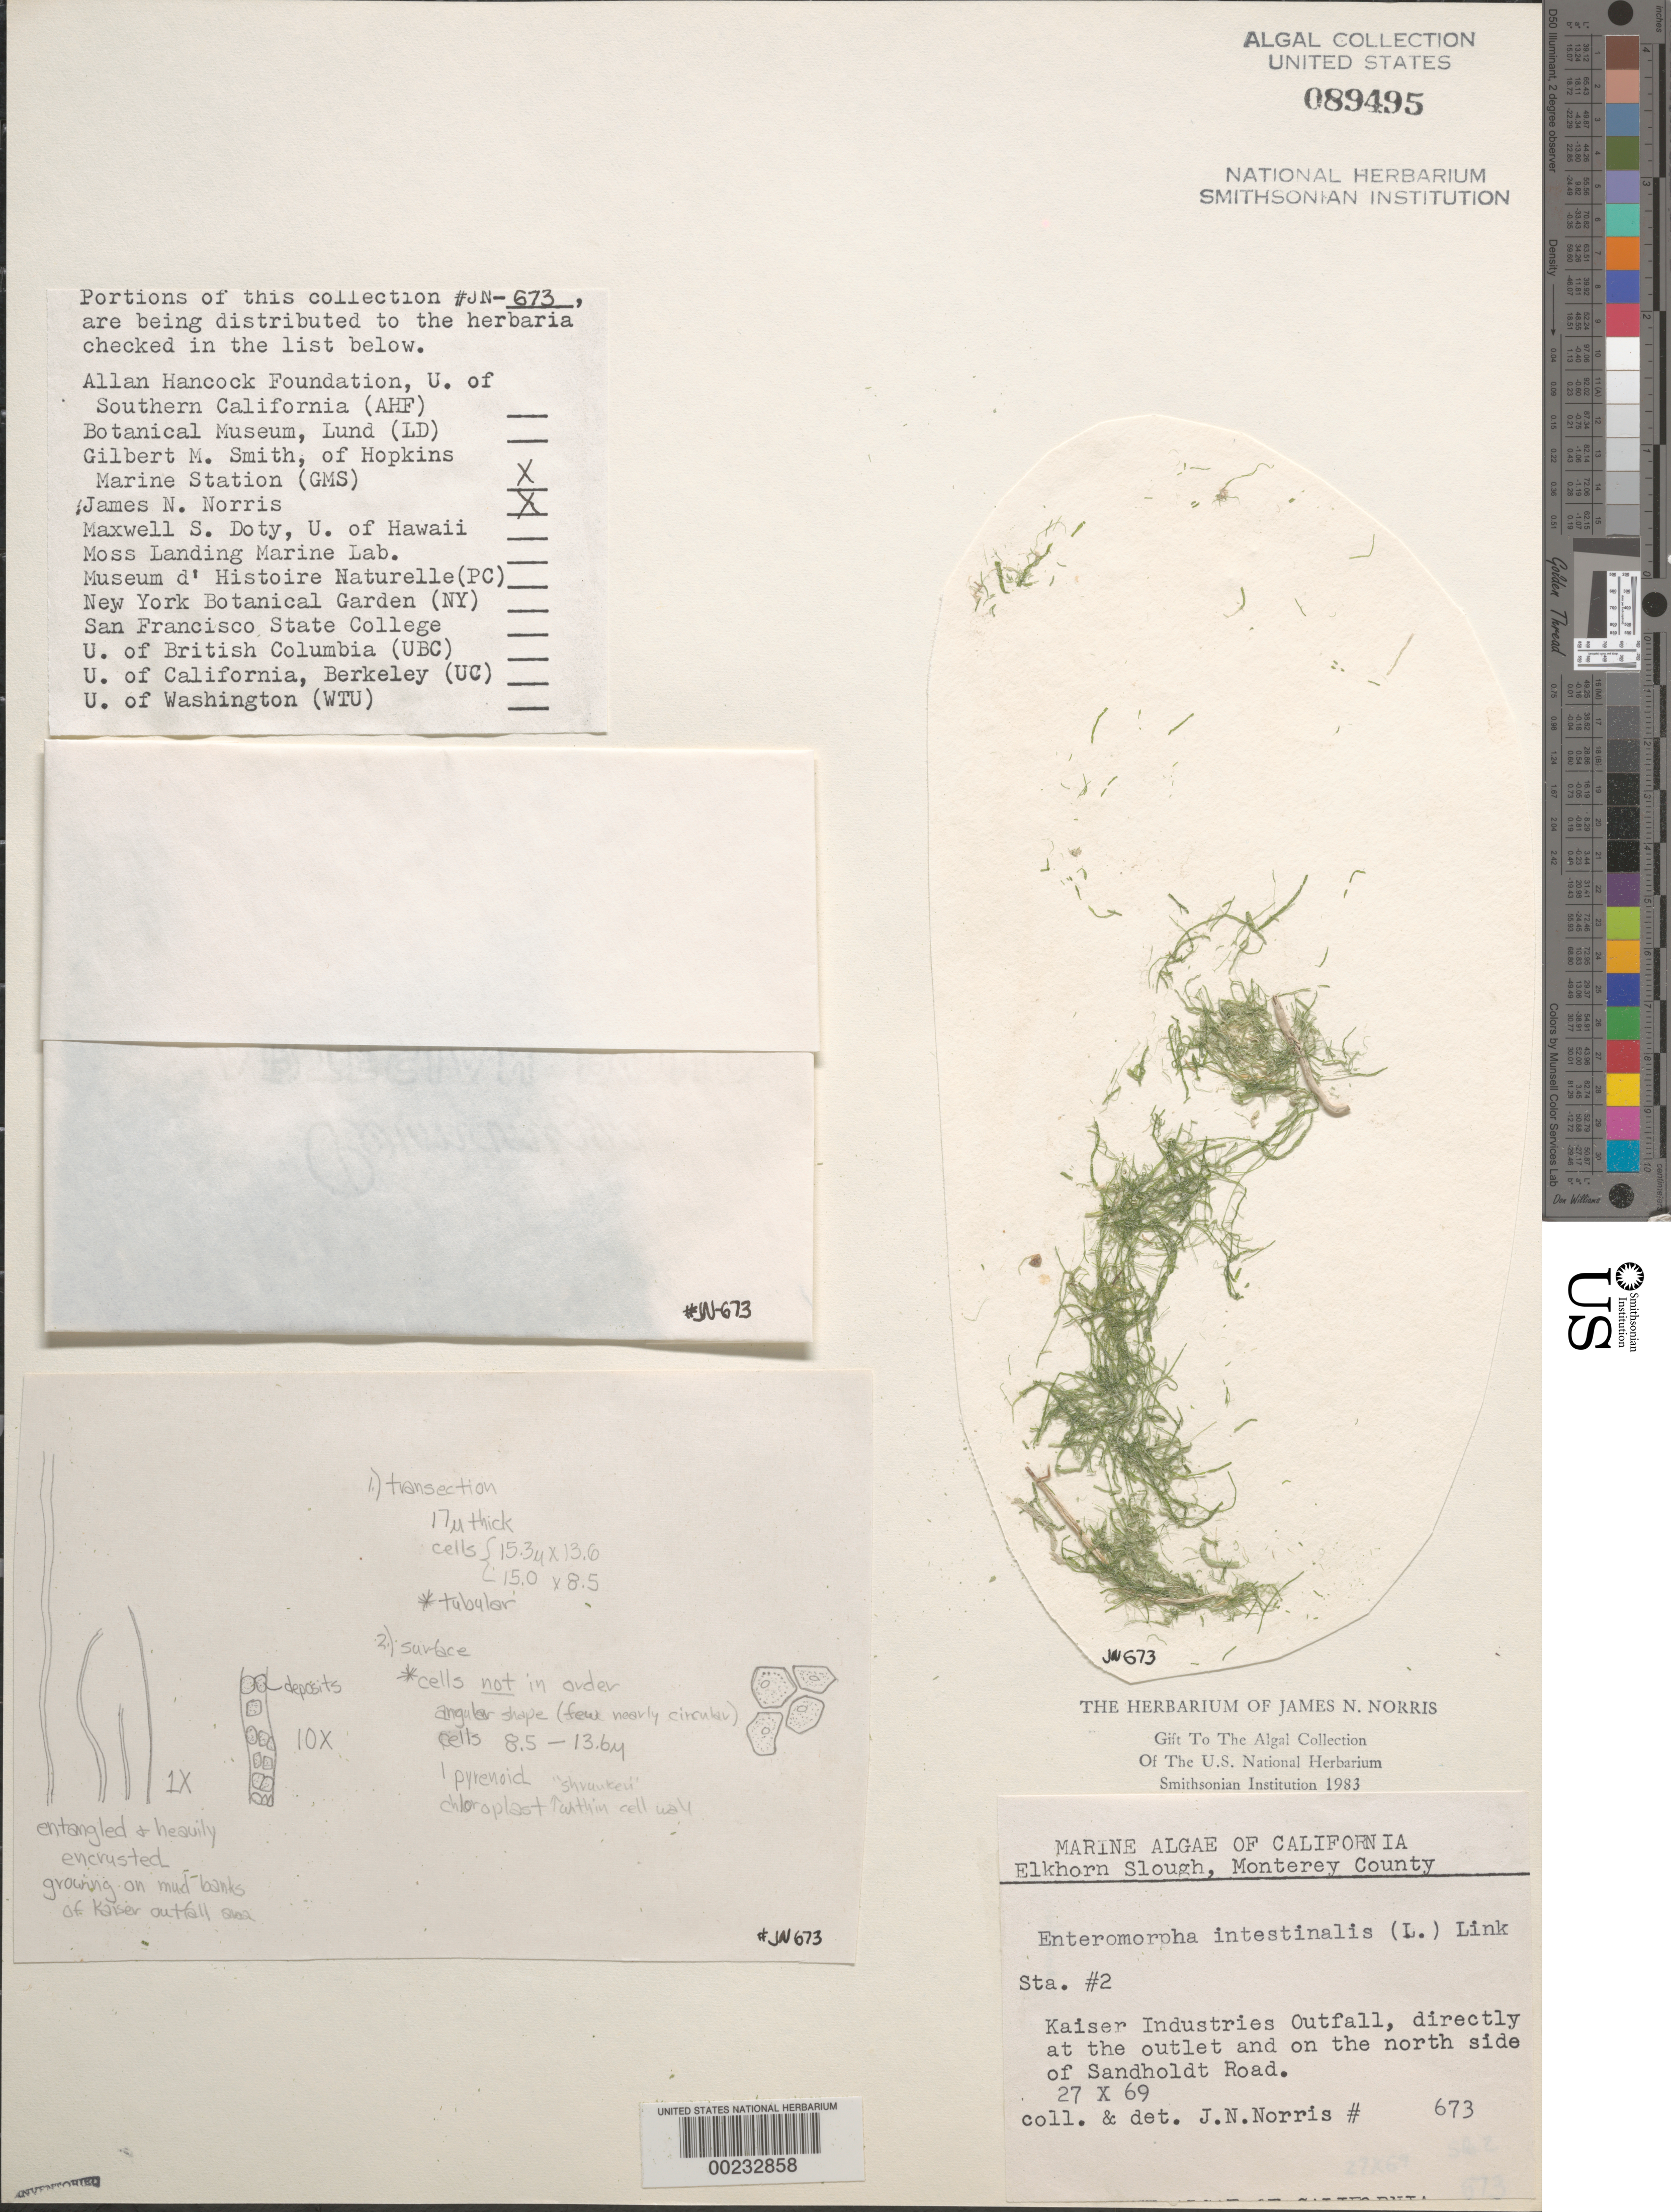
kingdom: Plantae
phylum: Chlorophyta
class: Ulvophyceae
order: Ulvales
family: Ulvaceae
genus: Ulva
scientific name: Ulva intestinalis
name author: L.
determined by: Algae name updating Project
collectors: J. N. Norris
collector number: JN-673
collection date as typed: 27 Oct 1969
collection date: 1969-10-27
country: United States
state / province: California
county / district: Monterey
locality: Elkhorn Slough, Kaiser Industries outfall, Sandholdt Road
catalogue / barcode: US 89495